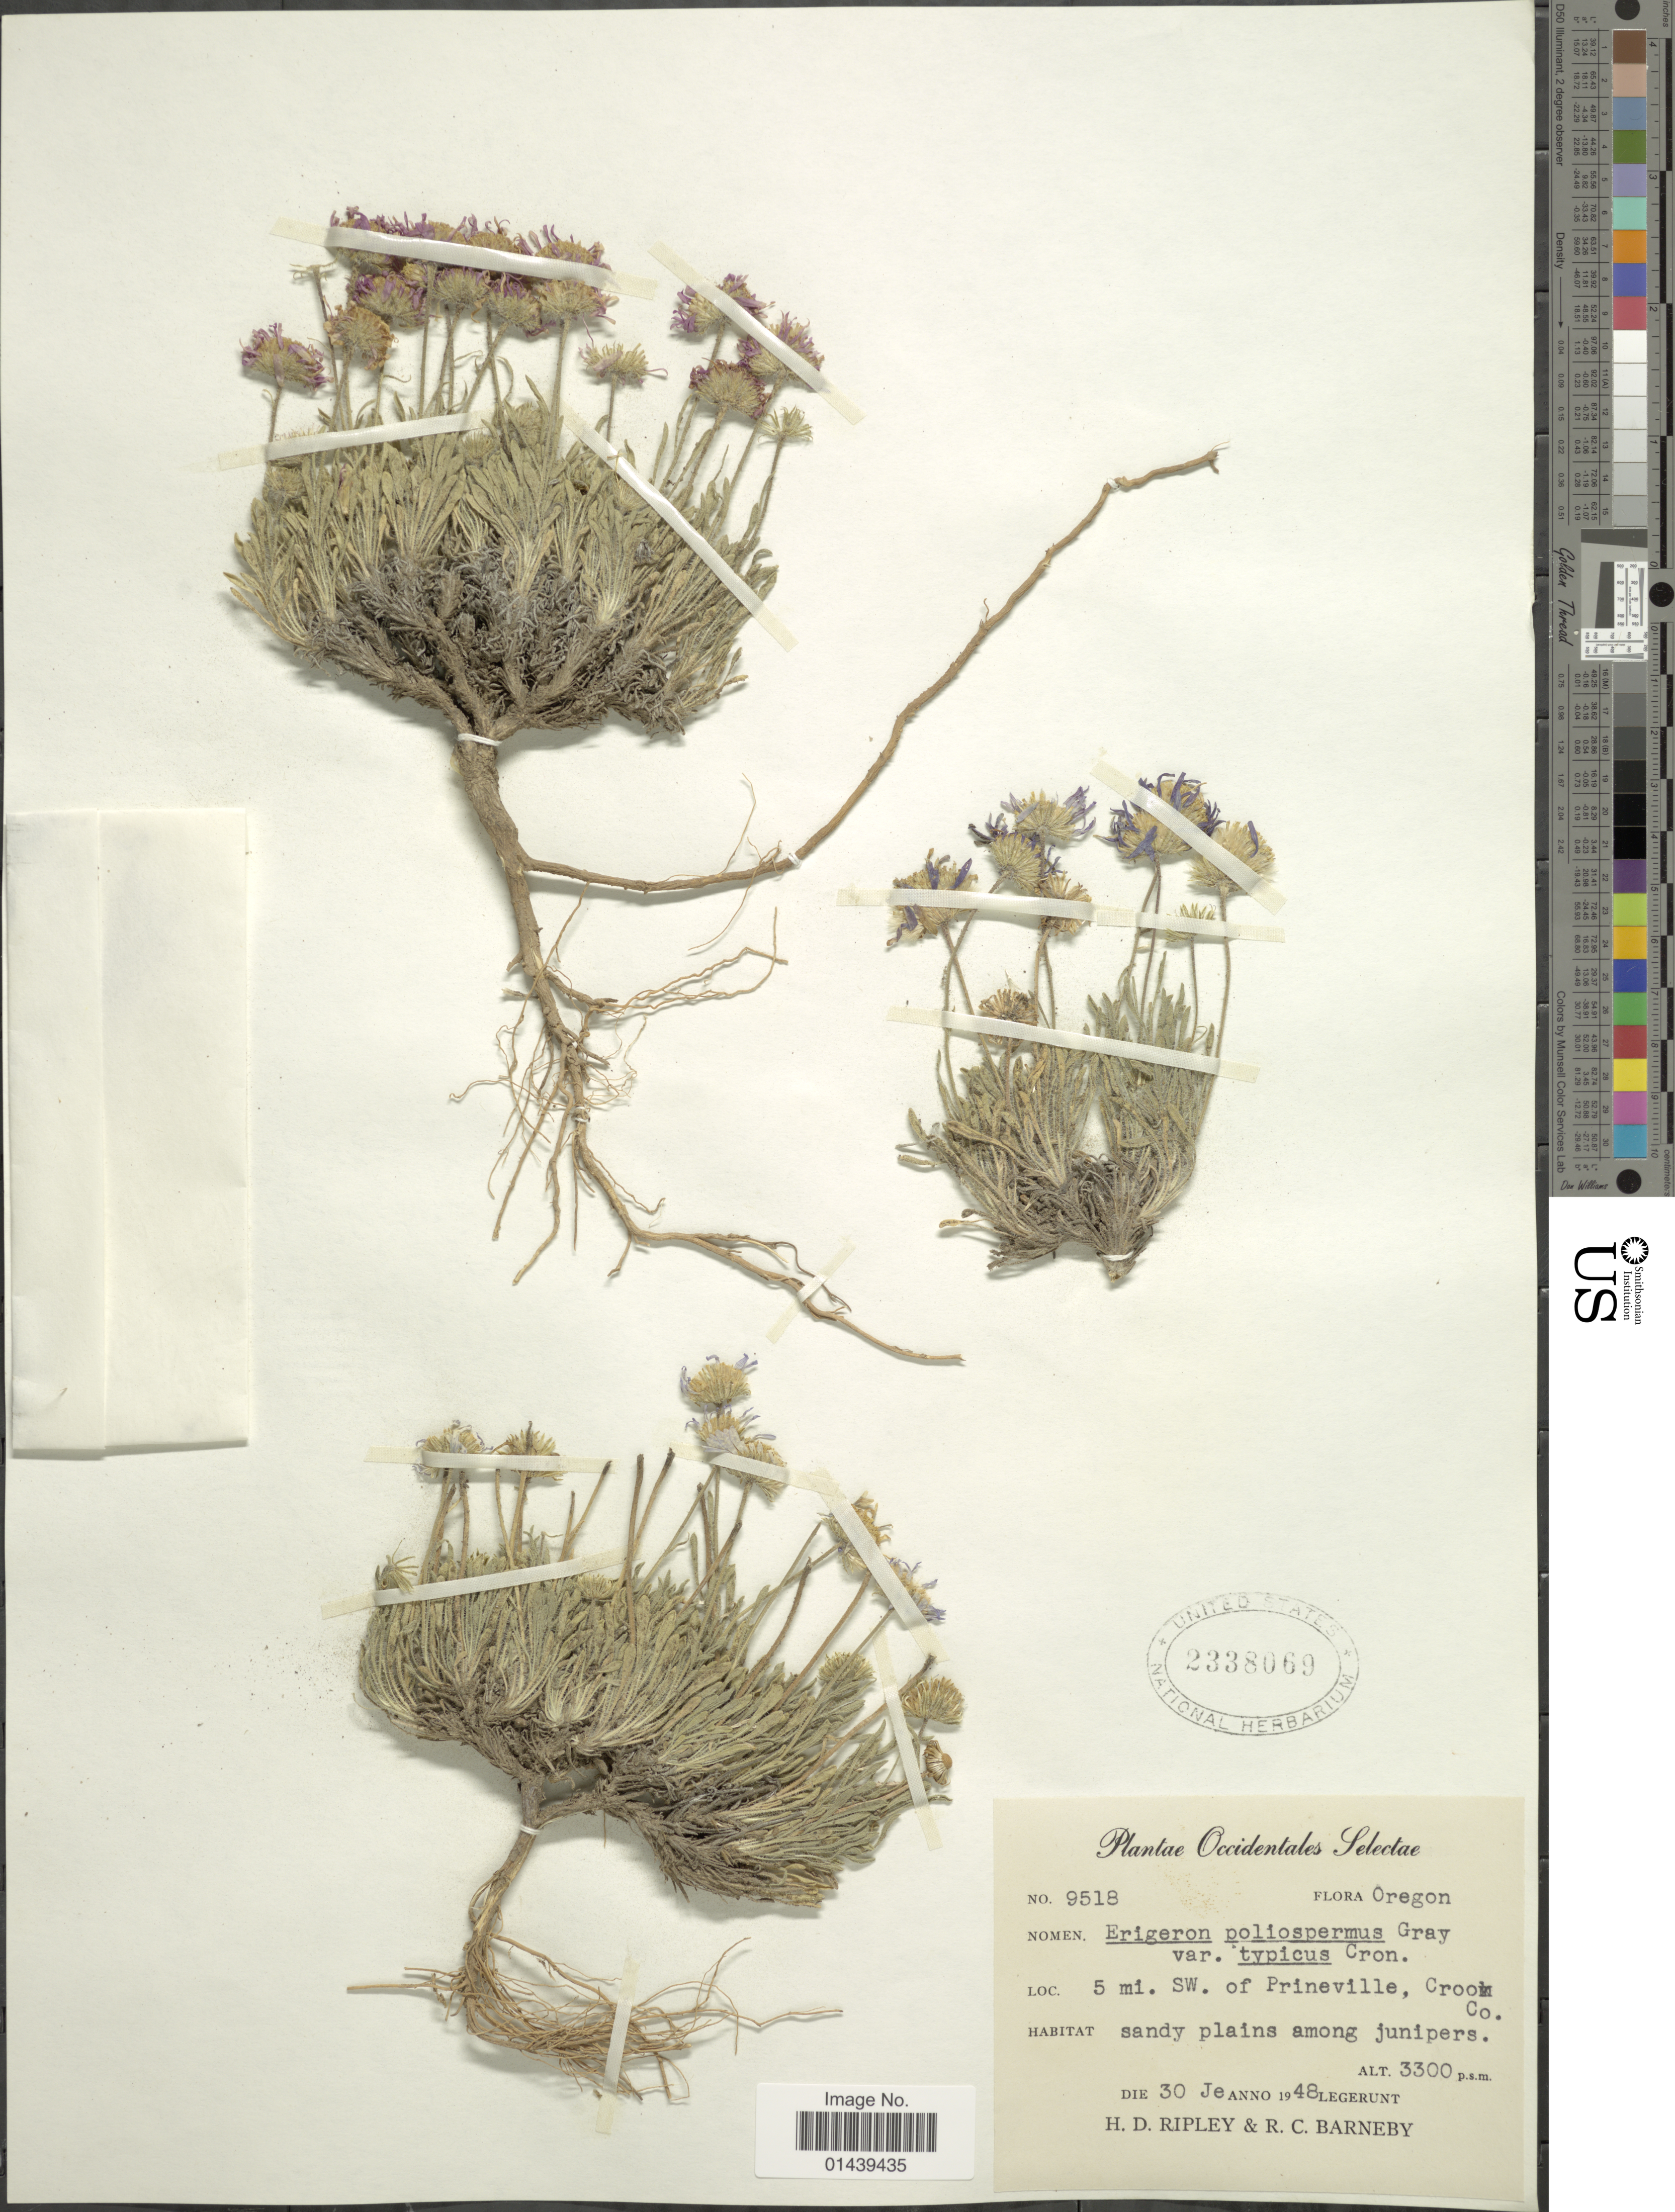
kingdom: Plantae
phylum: Tracheophyta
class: Magnoliopsida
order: Asterales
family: Asteraceae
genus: Erigeron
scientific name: Erigeron poliospermus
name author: A. Gray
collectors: H. Ripley & R. C. Barneby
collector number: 9518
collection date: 1948-06-30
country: United States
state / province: Oregon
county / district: Crook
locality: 5 mi. SW. of Prineville, Crook Co.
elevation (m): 3300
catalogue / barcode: US 2338069